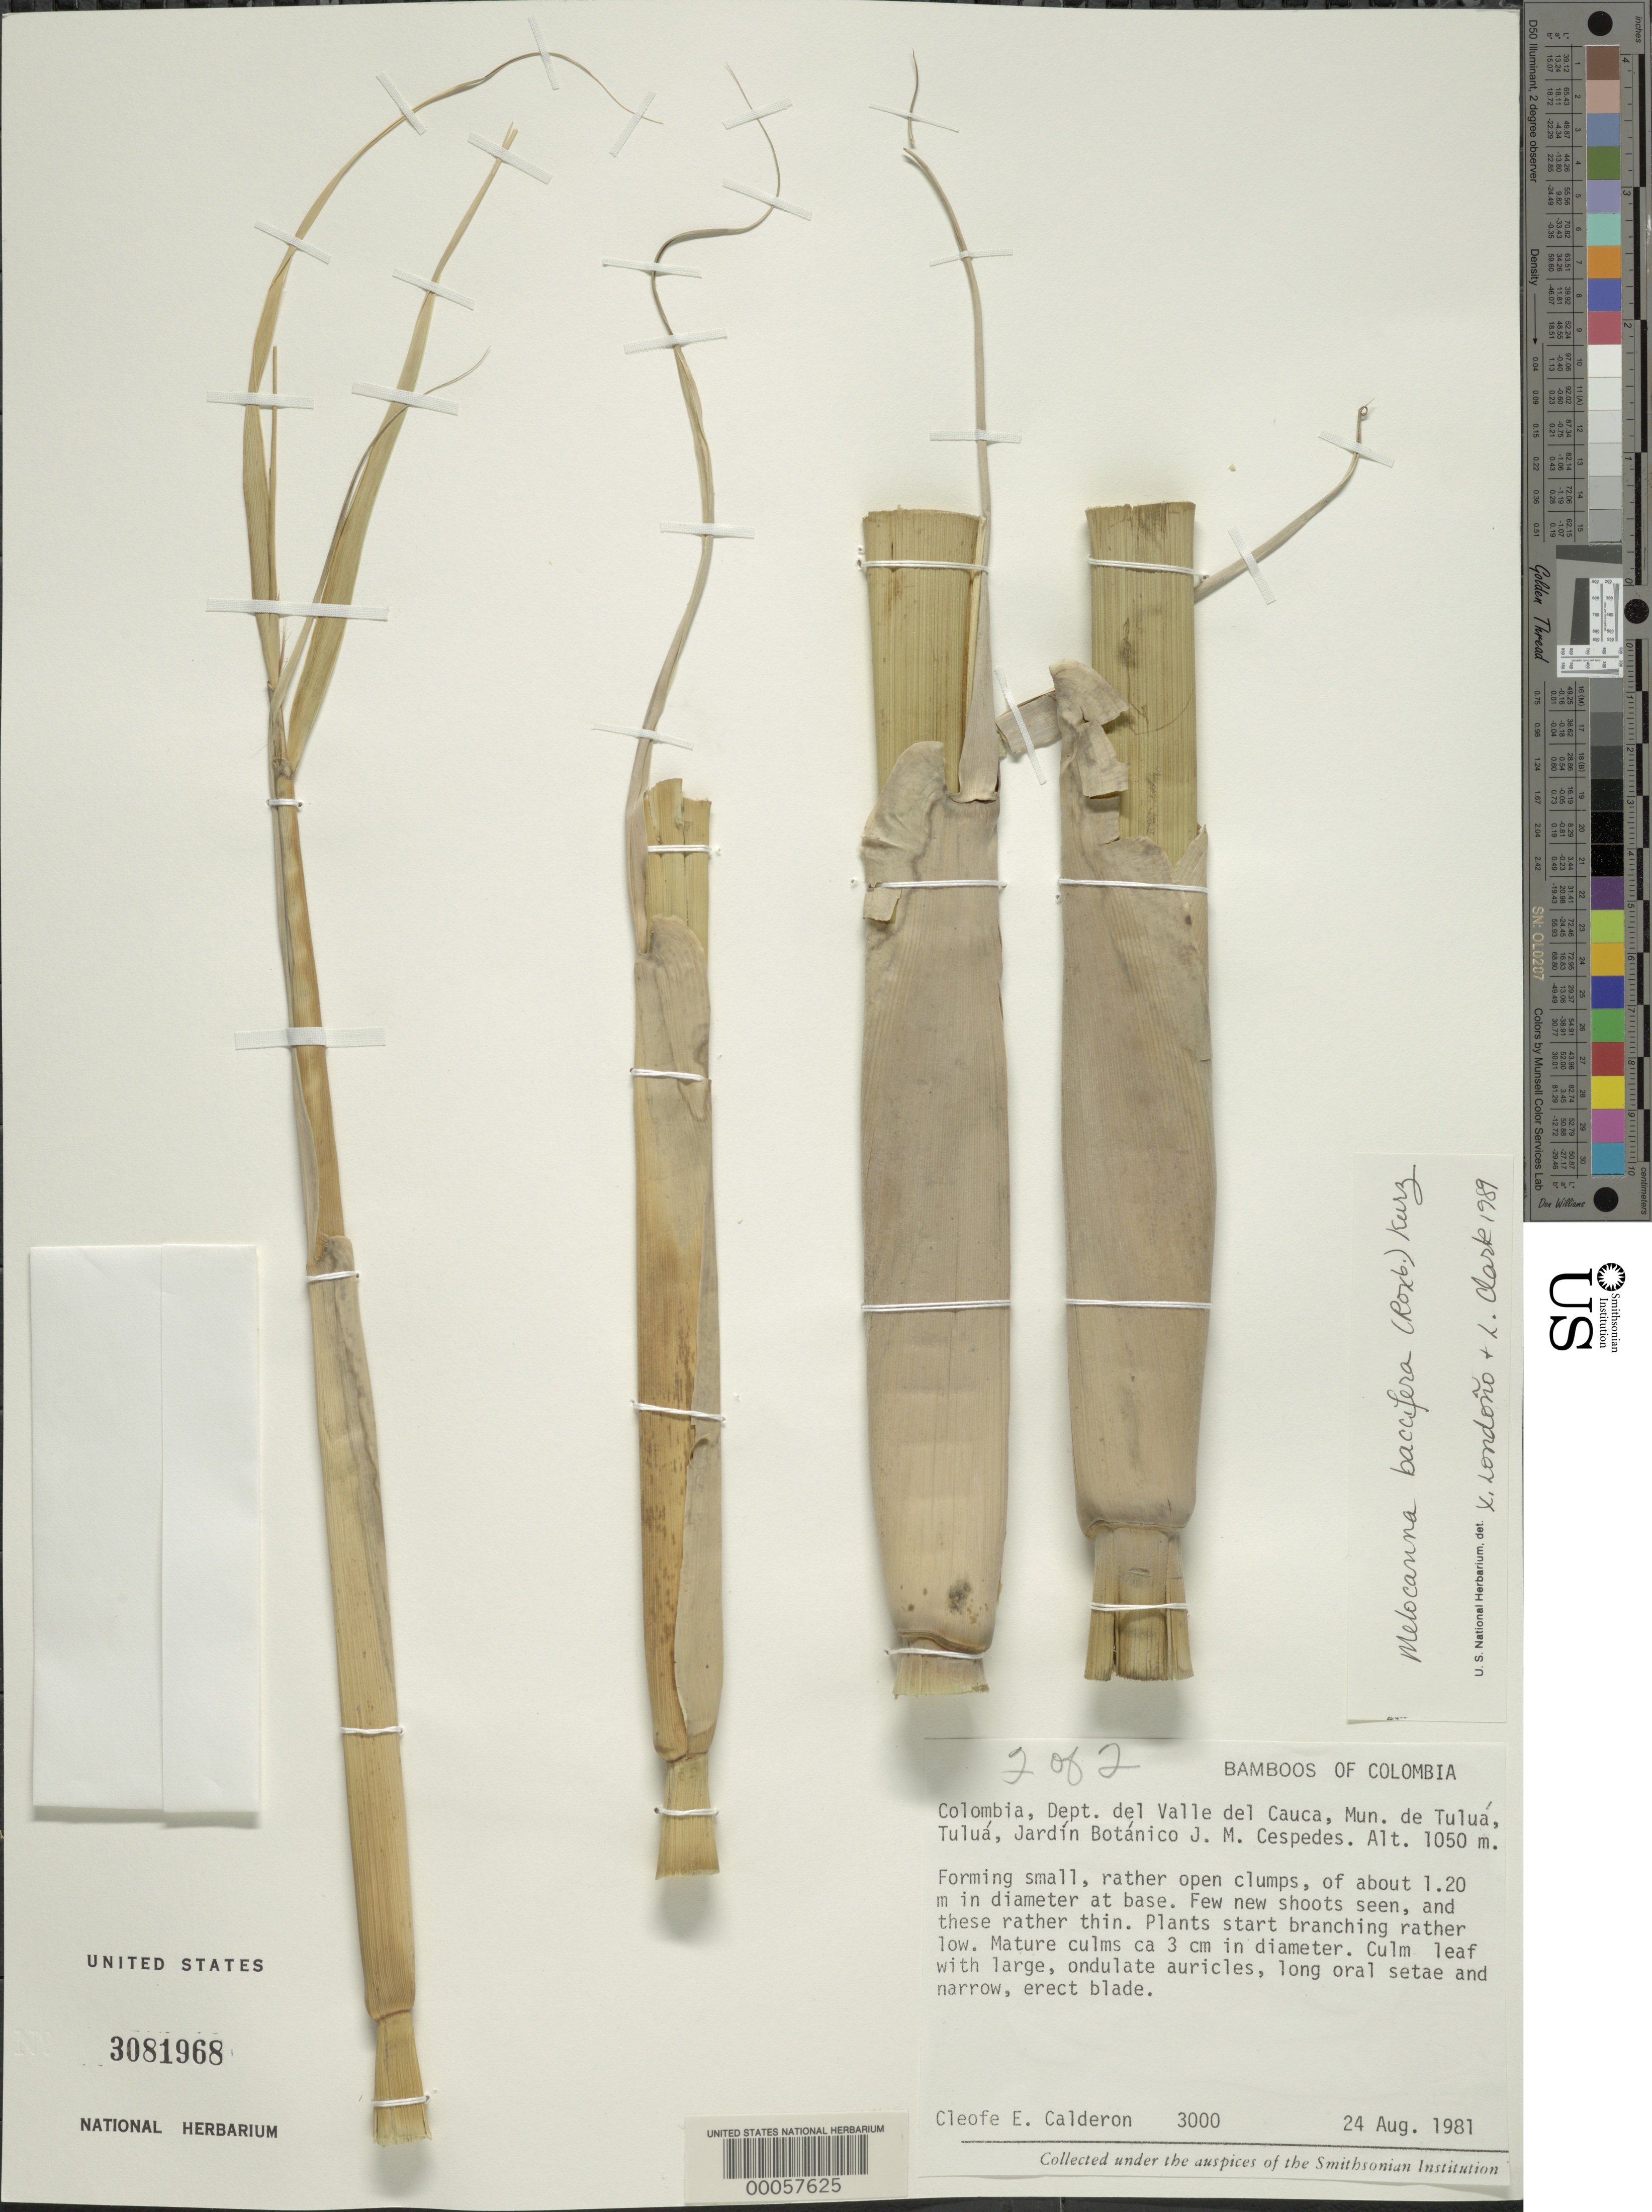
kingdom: Plantae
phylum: Tracheophyta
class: Liliopsida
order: Poales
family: Poaceae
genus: Melocanna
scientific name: Melocanna baccifera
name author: (Roxb.) Kurz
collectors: C. E. Calderón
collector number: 3000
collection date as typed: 24 Aug 1981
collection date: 1981-08-24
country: Colombia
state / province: Valle del Cauca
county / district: Tuluá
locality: Mun. Tulua, Jardin Botanico J.M. Cespedes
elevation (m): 1050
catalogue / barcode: US 3081968